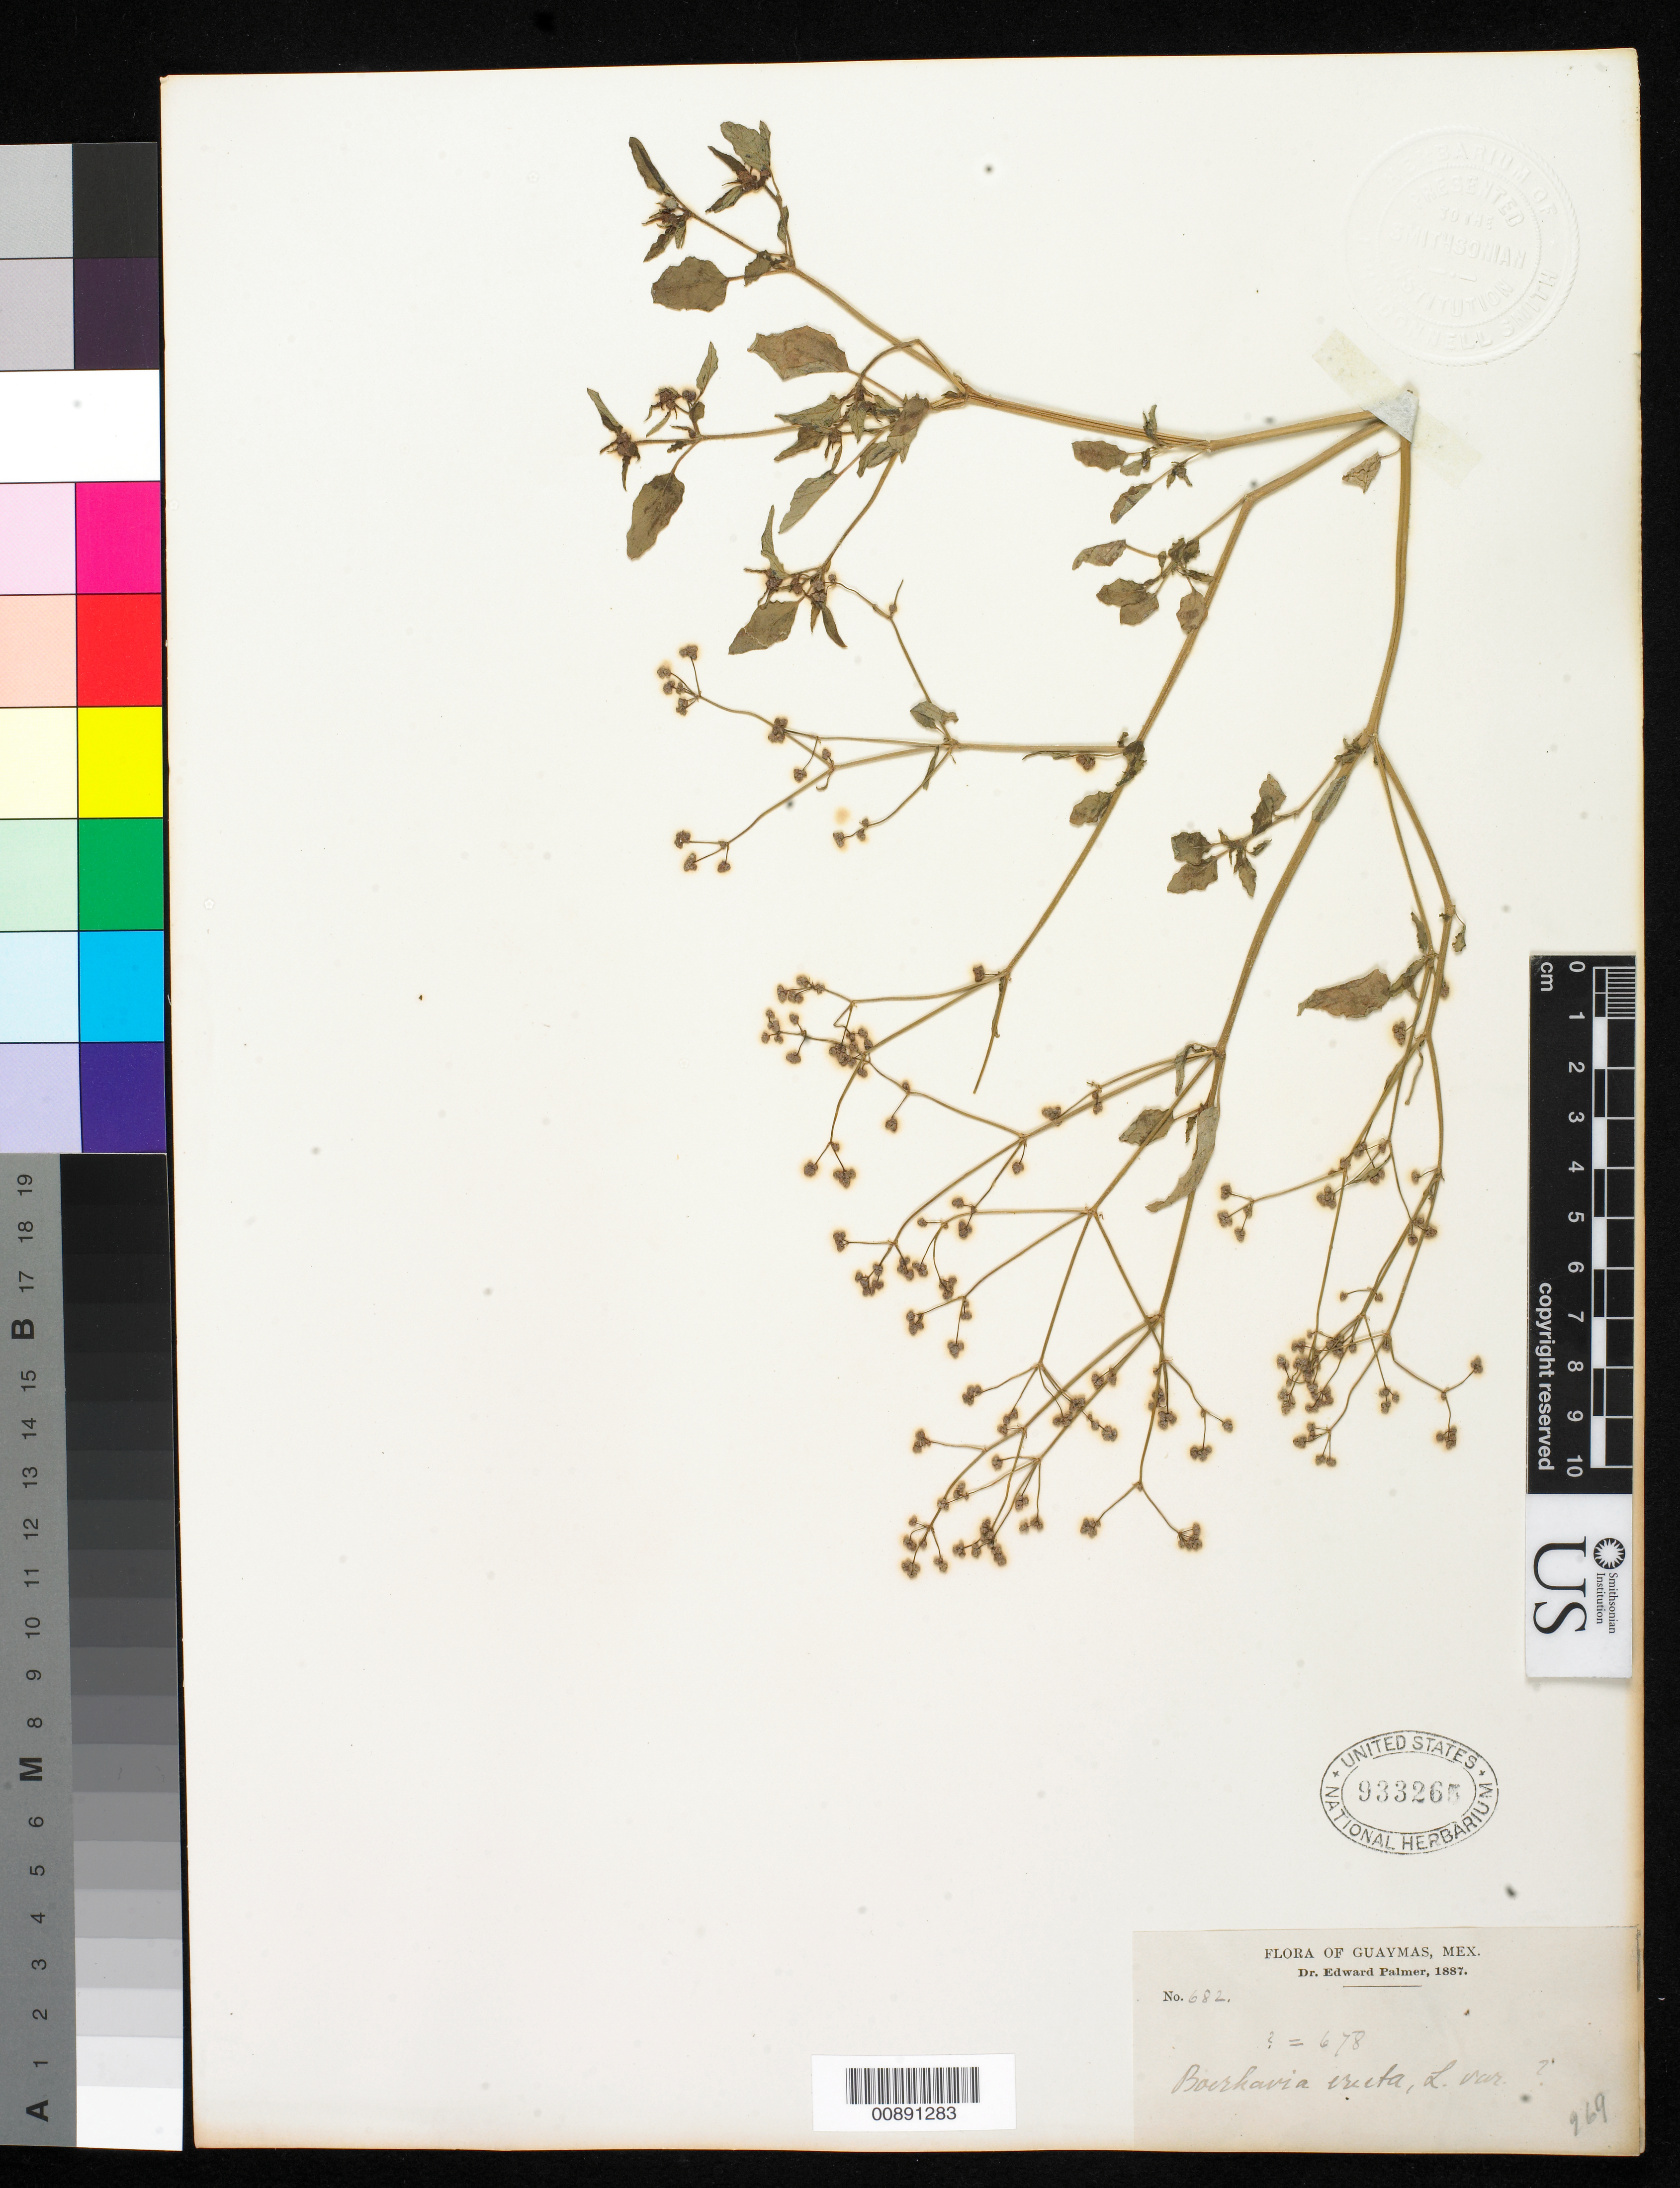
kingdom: Plantae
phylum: Tracheophyta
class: Magnoliopsida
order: Caryophyllales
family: Nyctaginaceae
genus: Boerhavia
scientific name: Boerhavia erecta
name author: L.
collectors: E. Palmer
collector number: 682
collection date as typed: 1887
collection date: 1887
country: Mexico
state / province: Sonora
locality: Guaymas, Sonora.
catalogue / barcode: US 933265